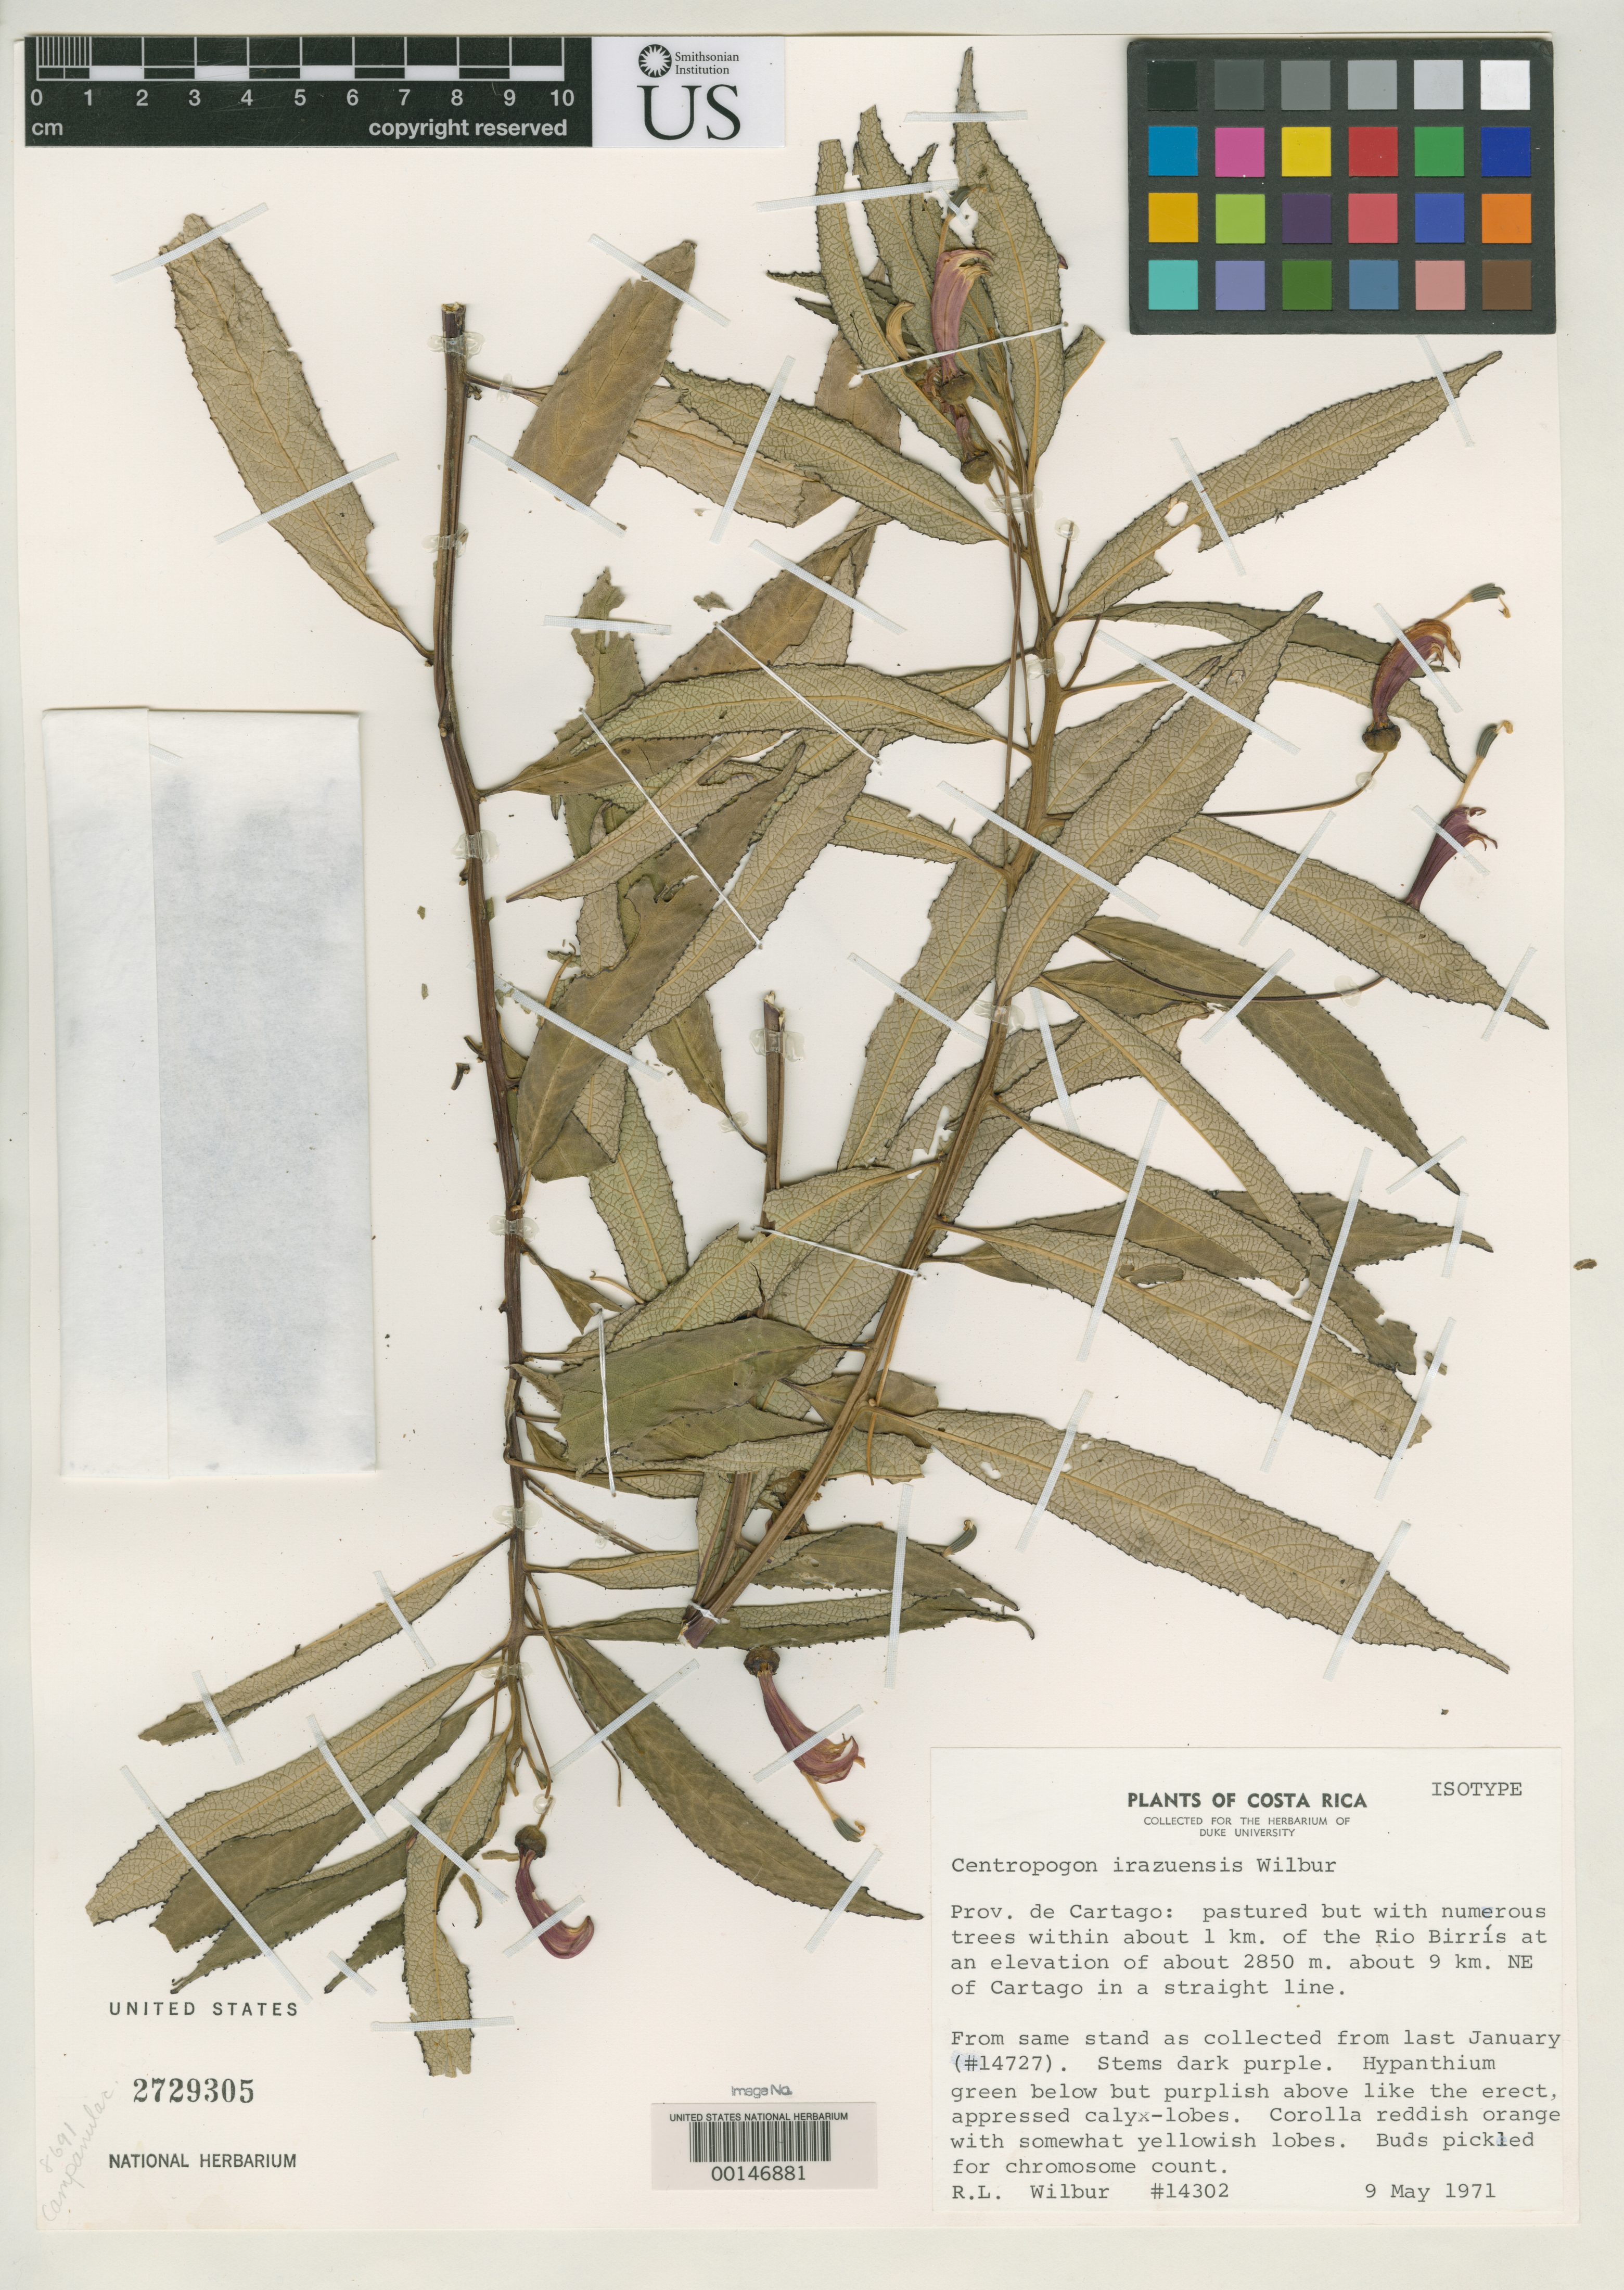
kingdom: Plantae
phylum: Tracheophyta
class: Magnoliopsida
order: Asterales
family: Campanulaceae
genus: Centropogon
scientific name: Centropogon irazuensis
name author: Wilbur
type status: Isotype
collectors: R. L. Wilbur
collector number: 14302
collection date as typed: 09 May 1971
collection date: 1971-05-09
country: Costa Rica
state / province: Cartago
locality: Near Rio Birris, NE of Cartago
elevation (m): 2850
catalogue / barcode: US 2729305